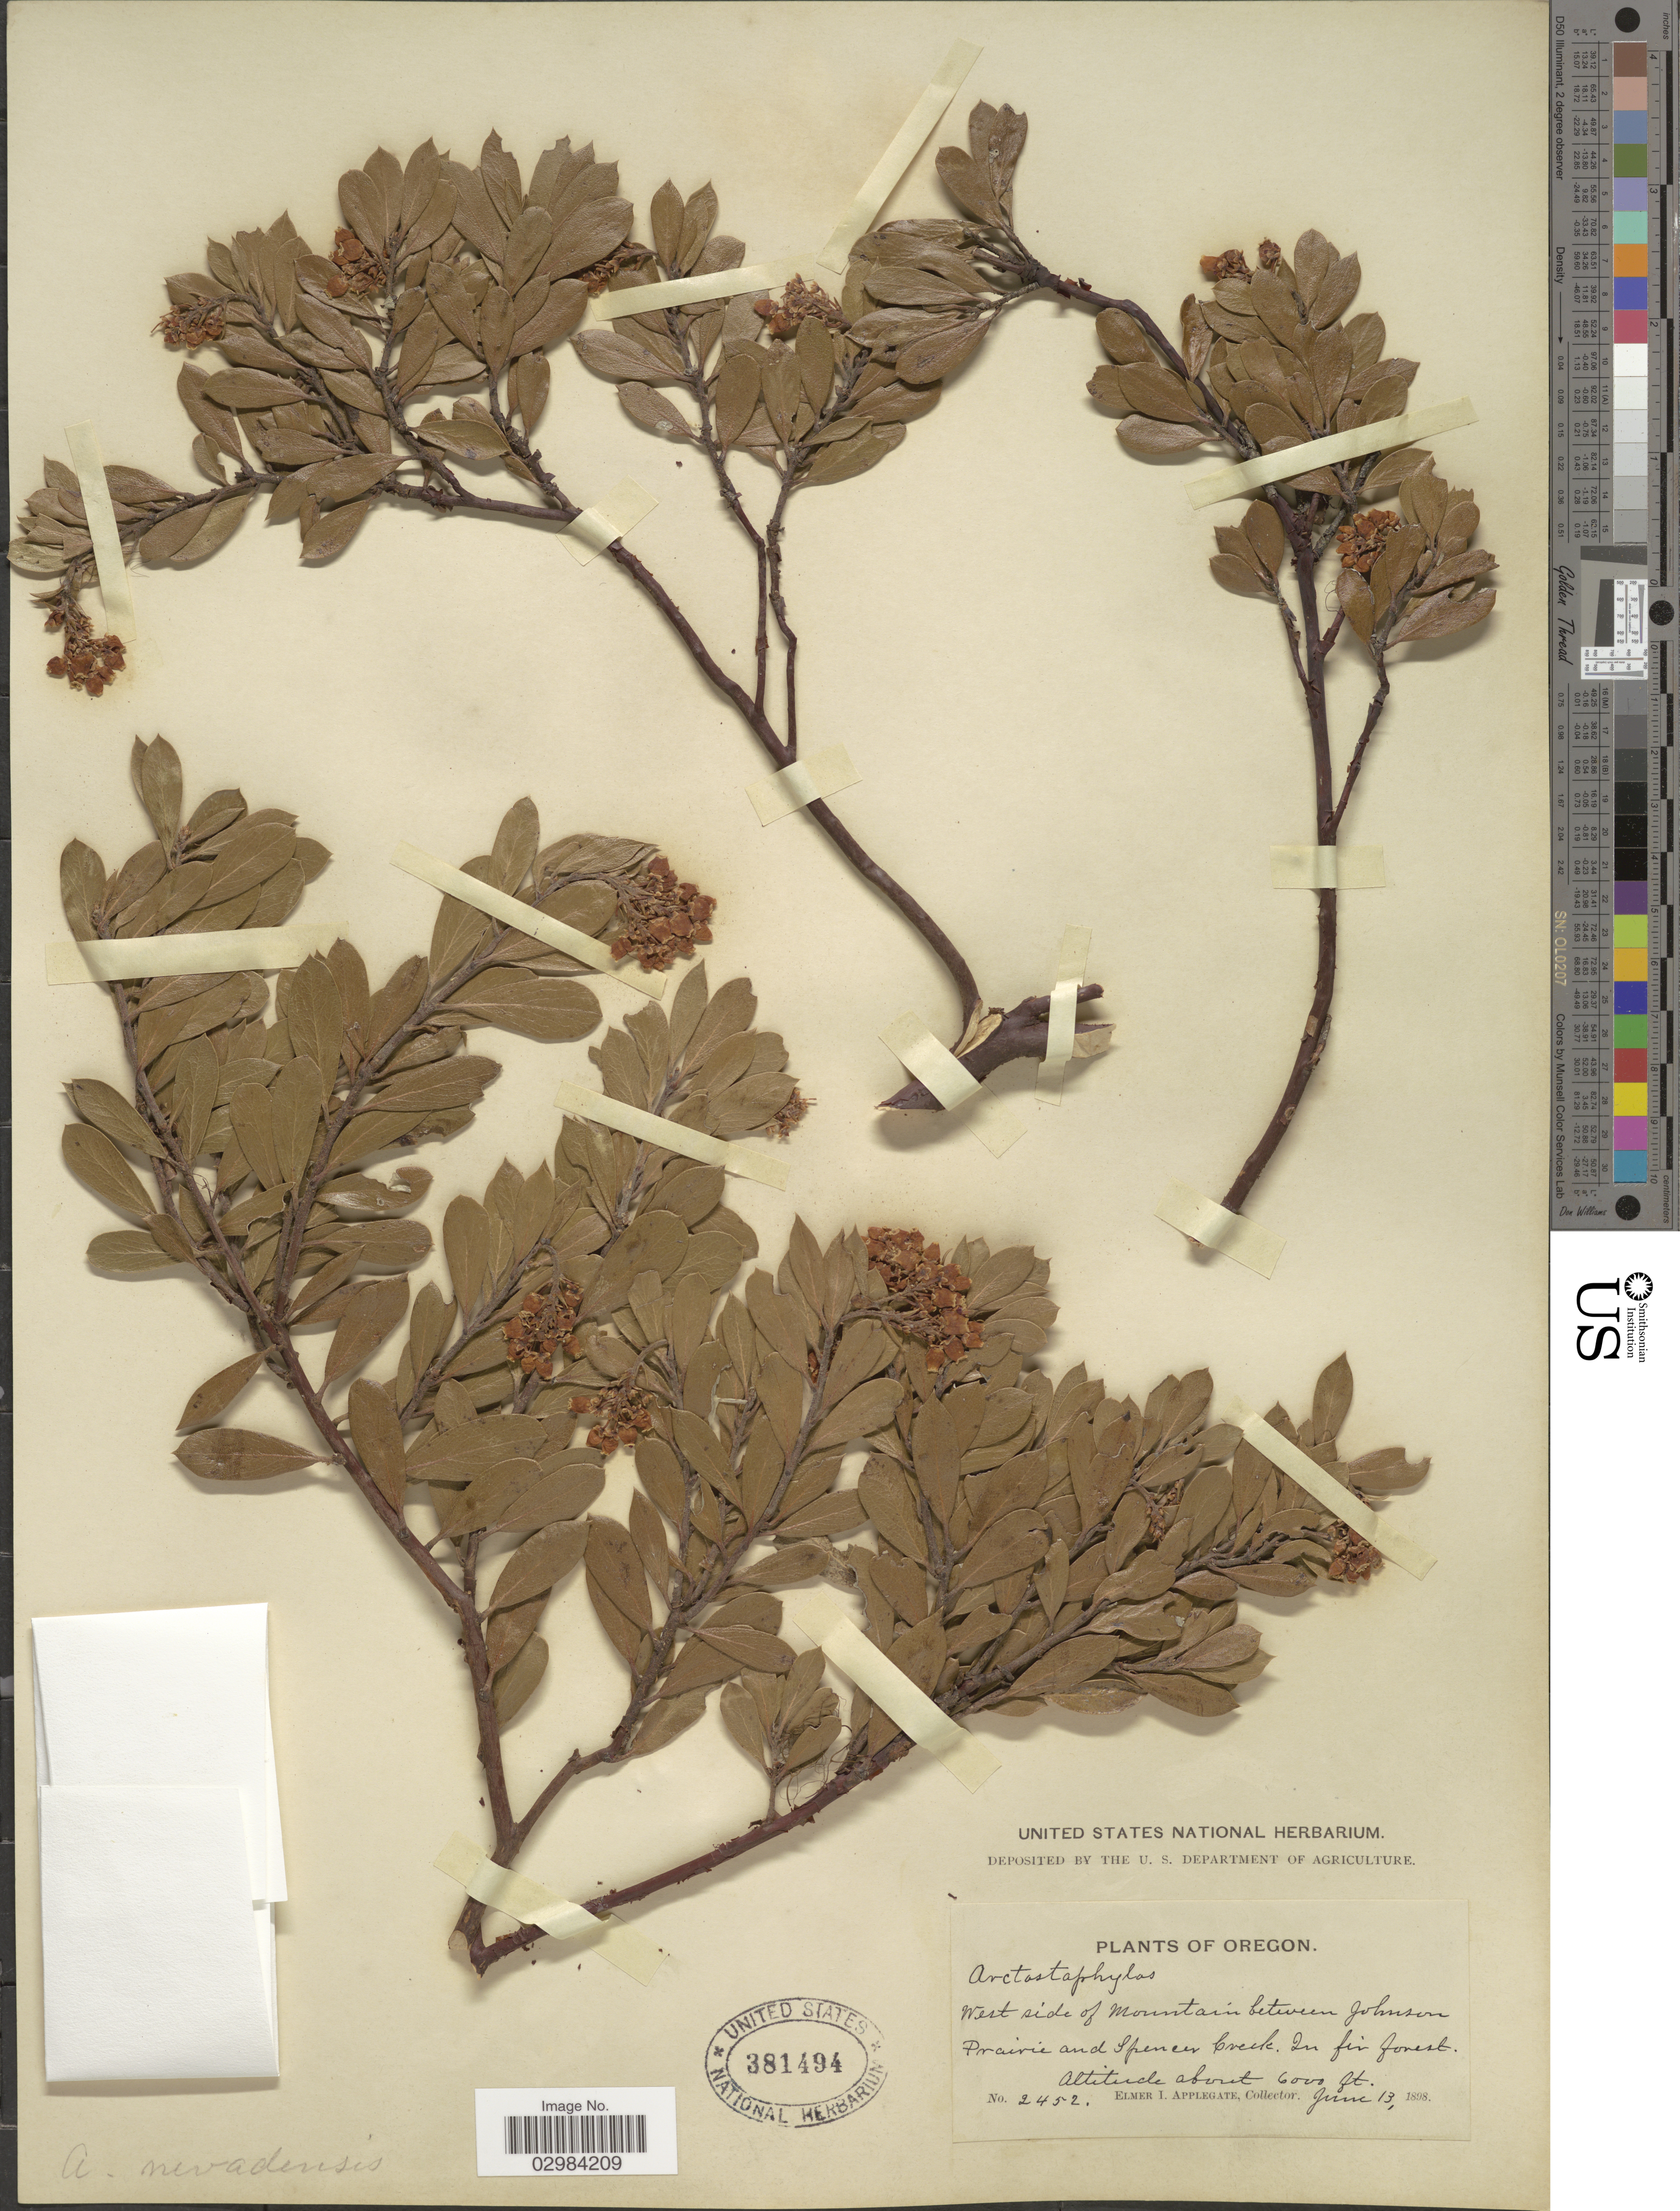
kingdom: Plantae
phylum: Tracheophyta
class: Magnoliopsida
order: Ericales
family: Ericaceae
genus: Arctostaphylos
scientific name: Arctostaphylos nevadensis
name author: A. Gray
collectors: E. I. Applegate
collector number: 2452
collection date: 1898-06-13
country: United States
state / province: Oregon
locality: West side of Mountain between Johnson Prairie and Spencer Creek.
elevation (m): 1829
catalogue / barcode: US 381494